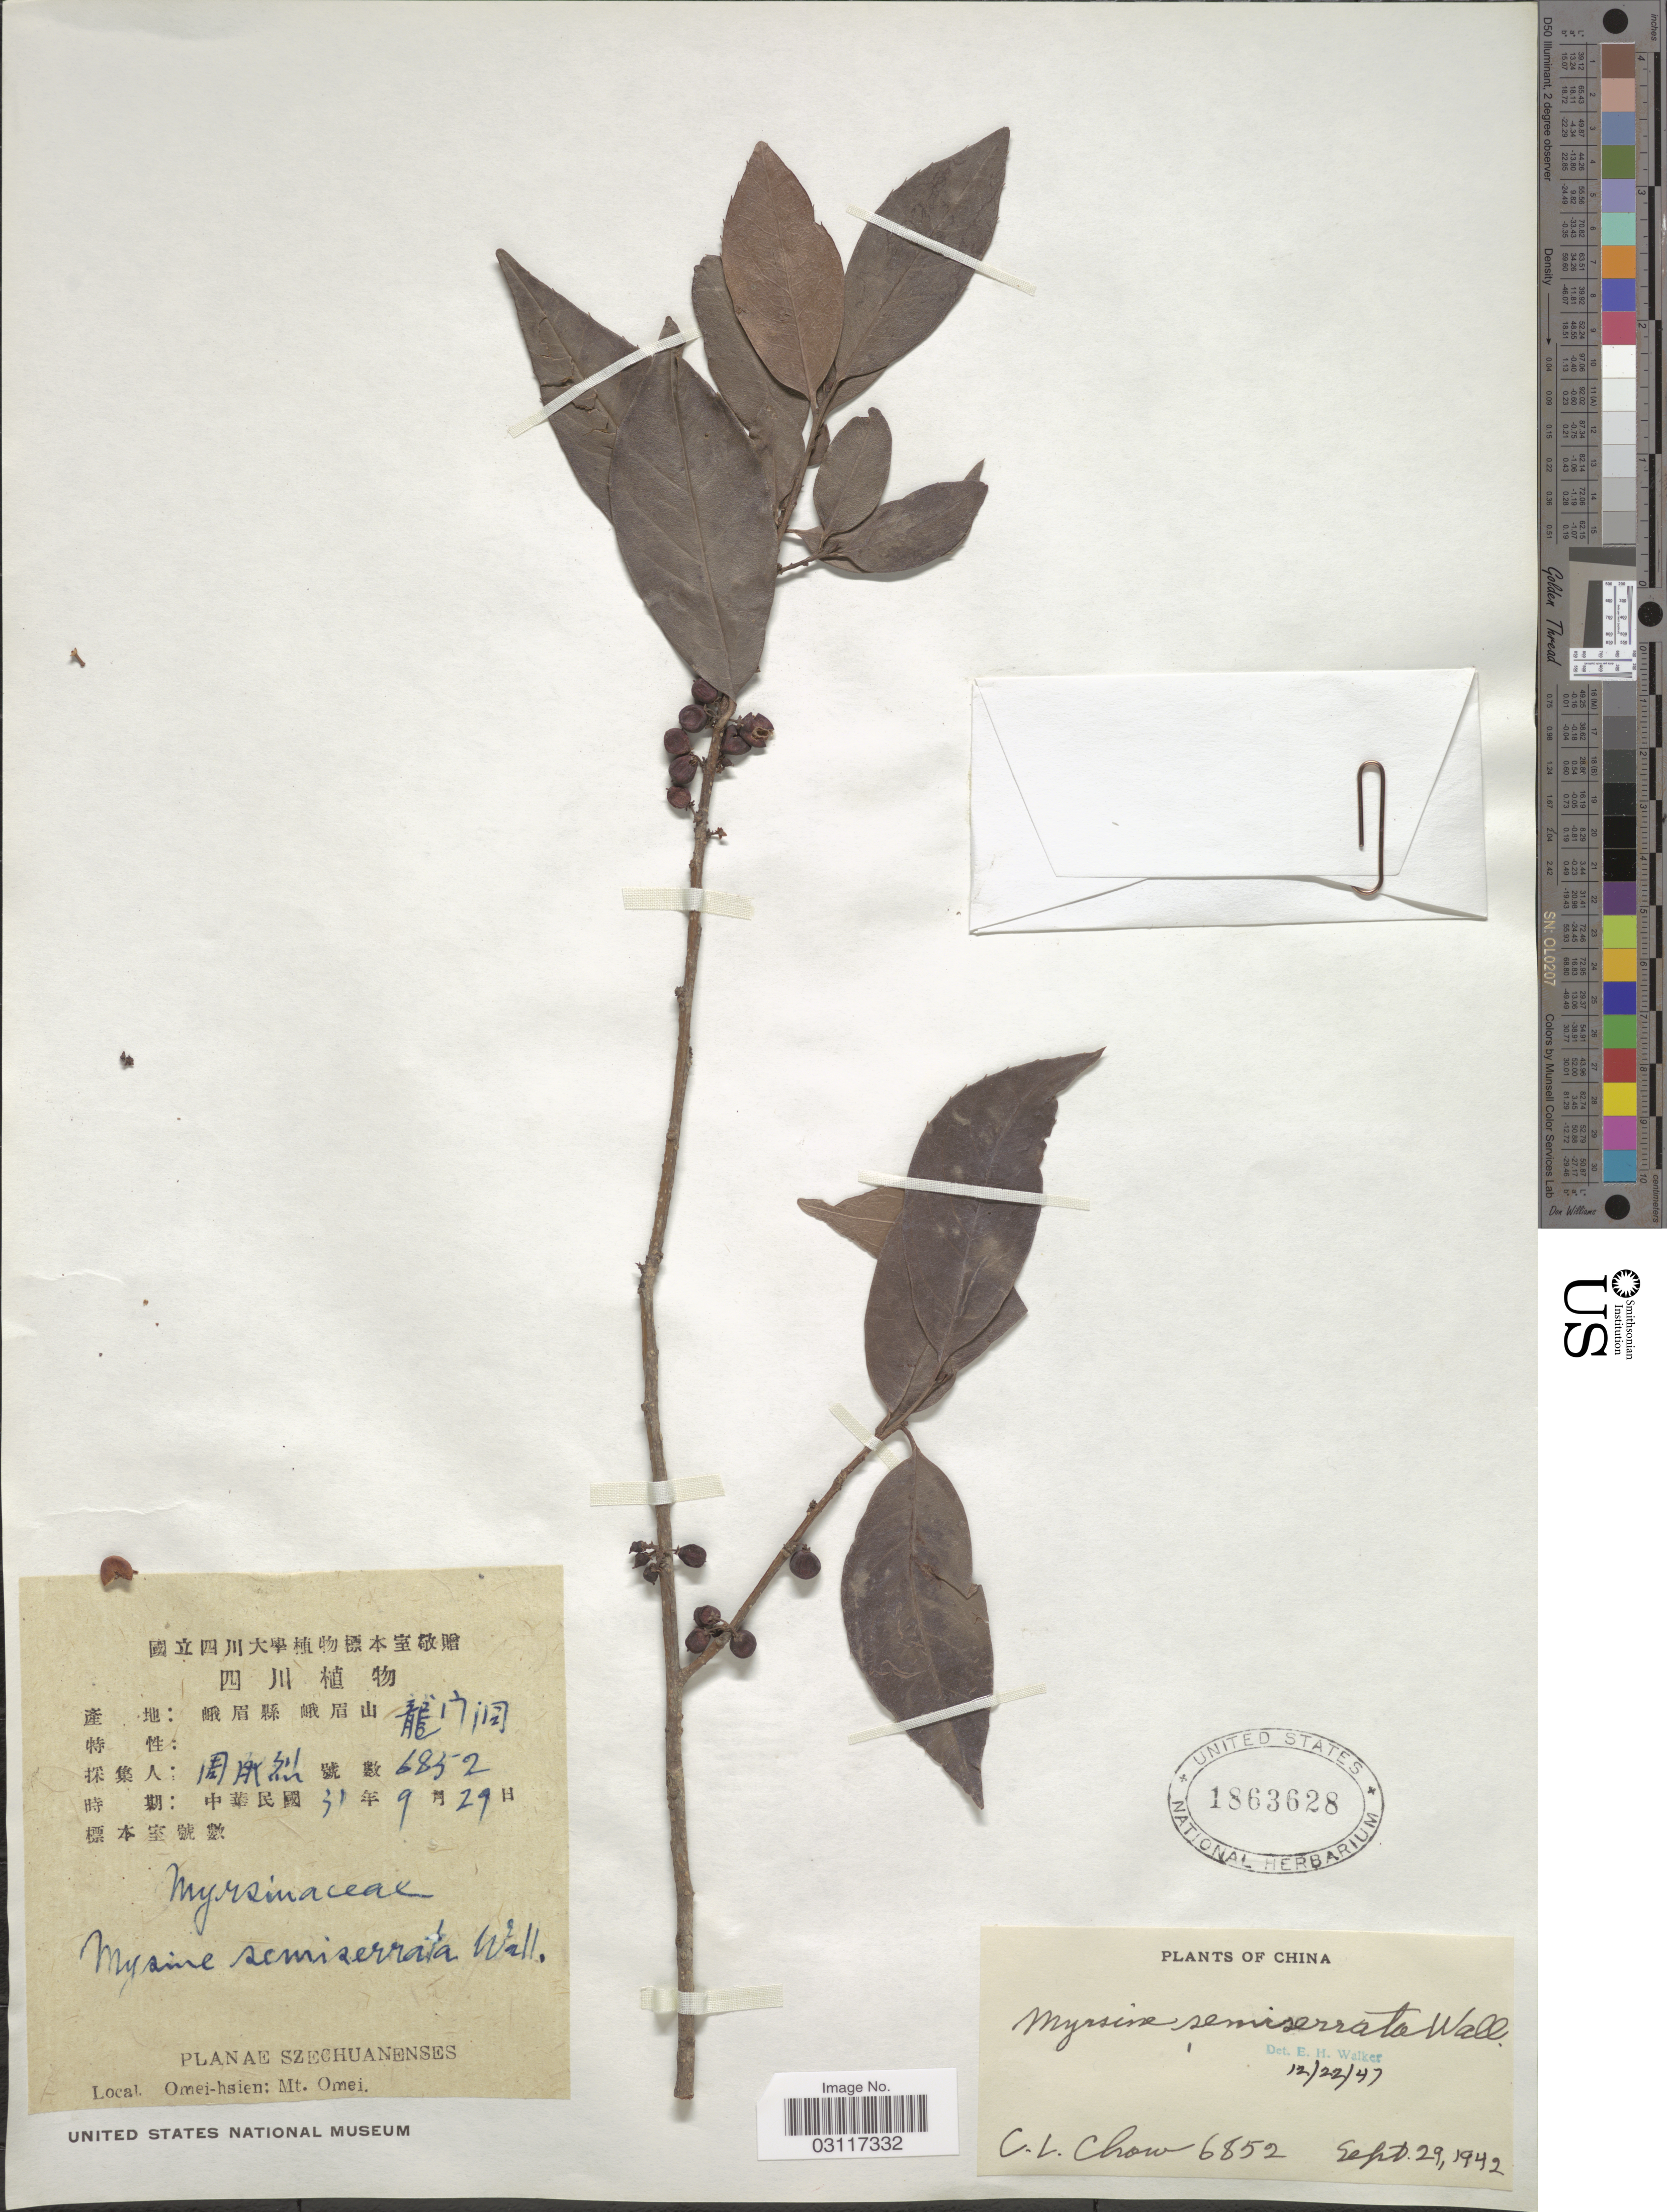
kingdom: Plantae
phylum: Tracheophyta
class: Magnoliopsida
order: Ericales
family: Primulaceae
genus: Myrsine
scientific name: Myrsine semiserrata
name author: Wall.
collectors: C. Chow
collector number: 6852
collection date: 1942-09-29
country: China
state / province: Sichuan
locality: Szechuanenses. Omei-hsien: Mt. Omei.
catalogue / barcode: US 1863628